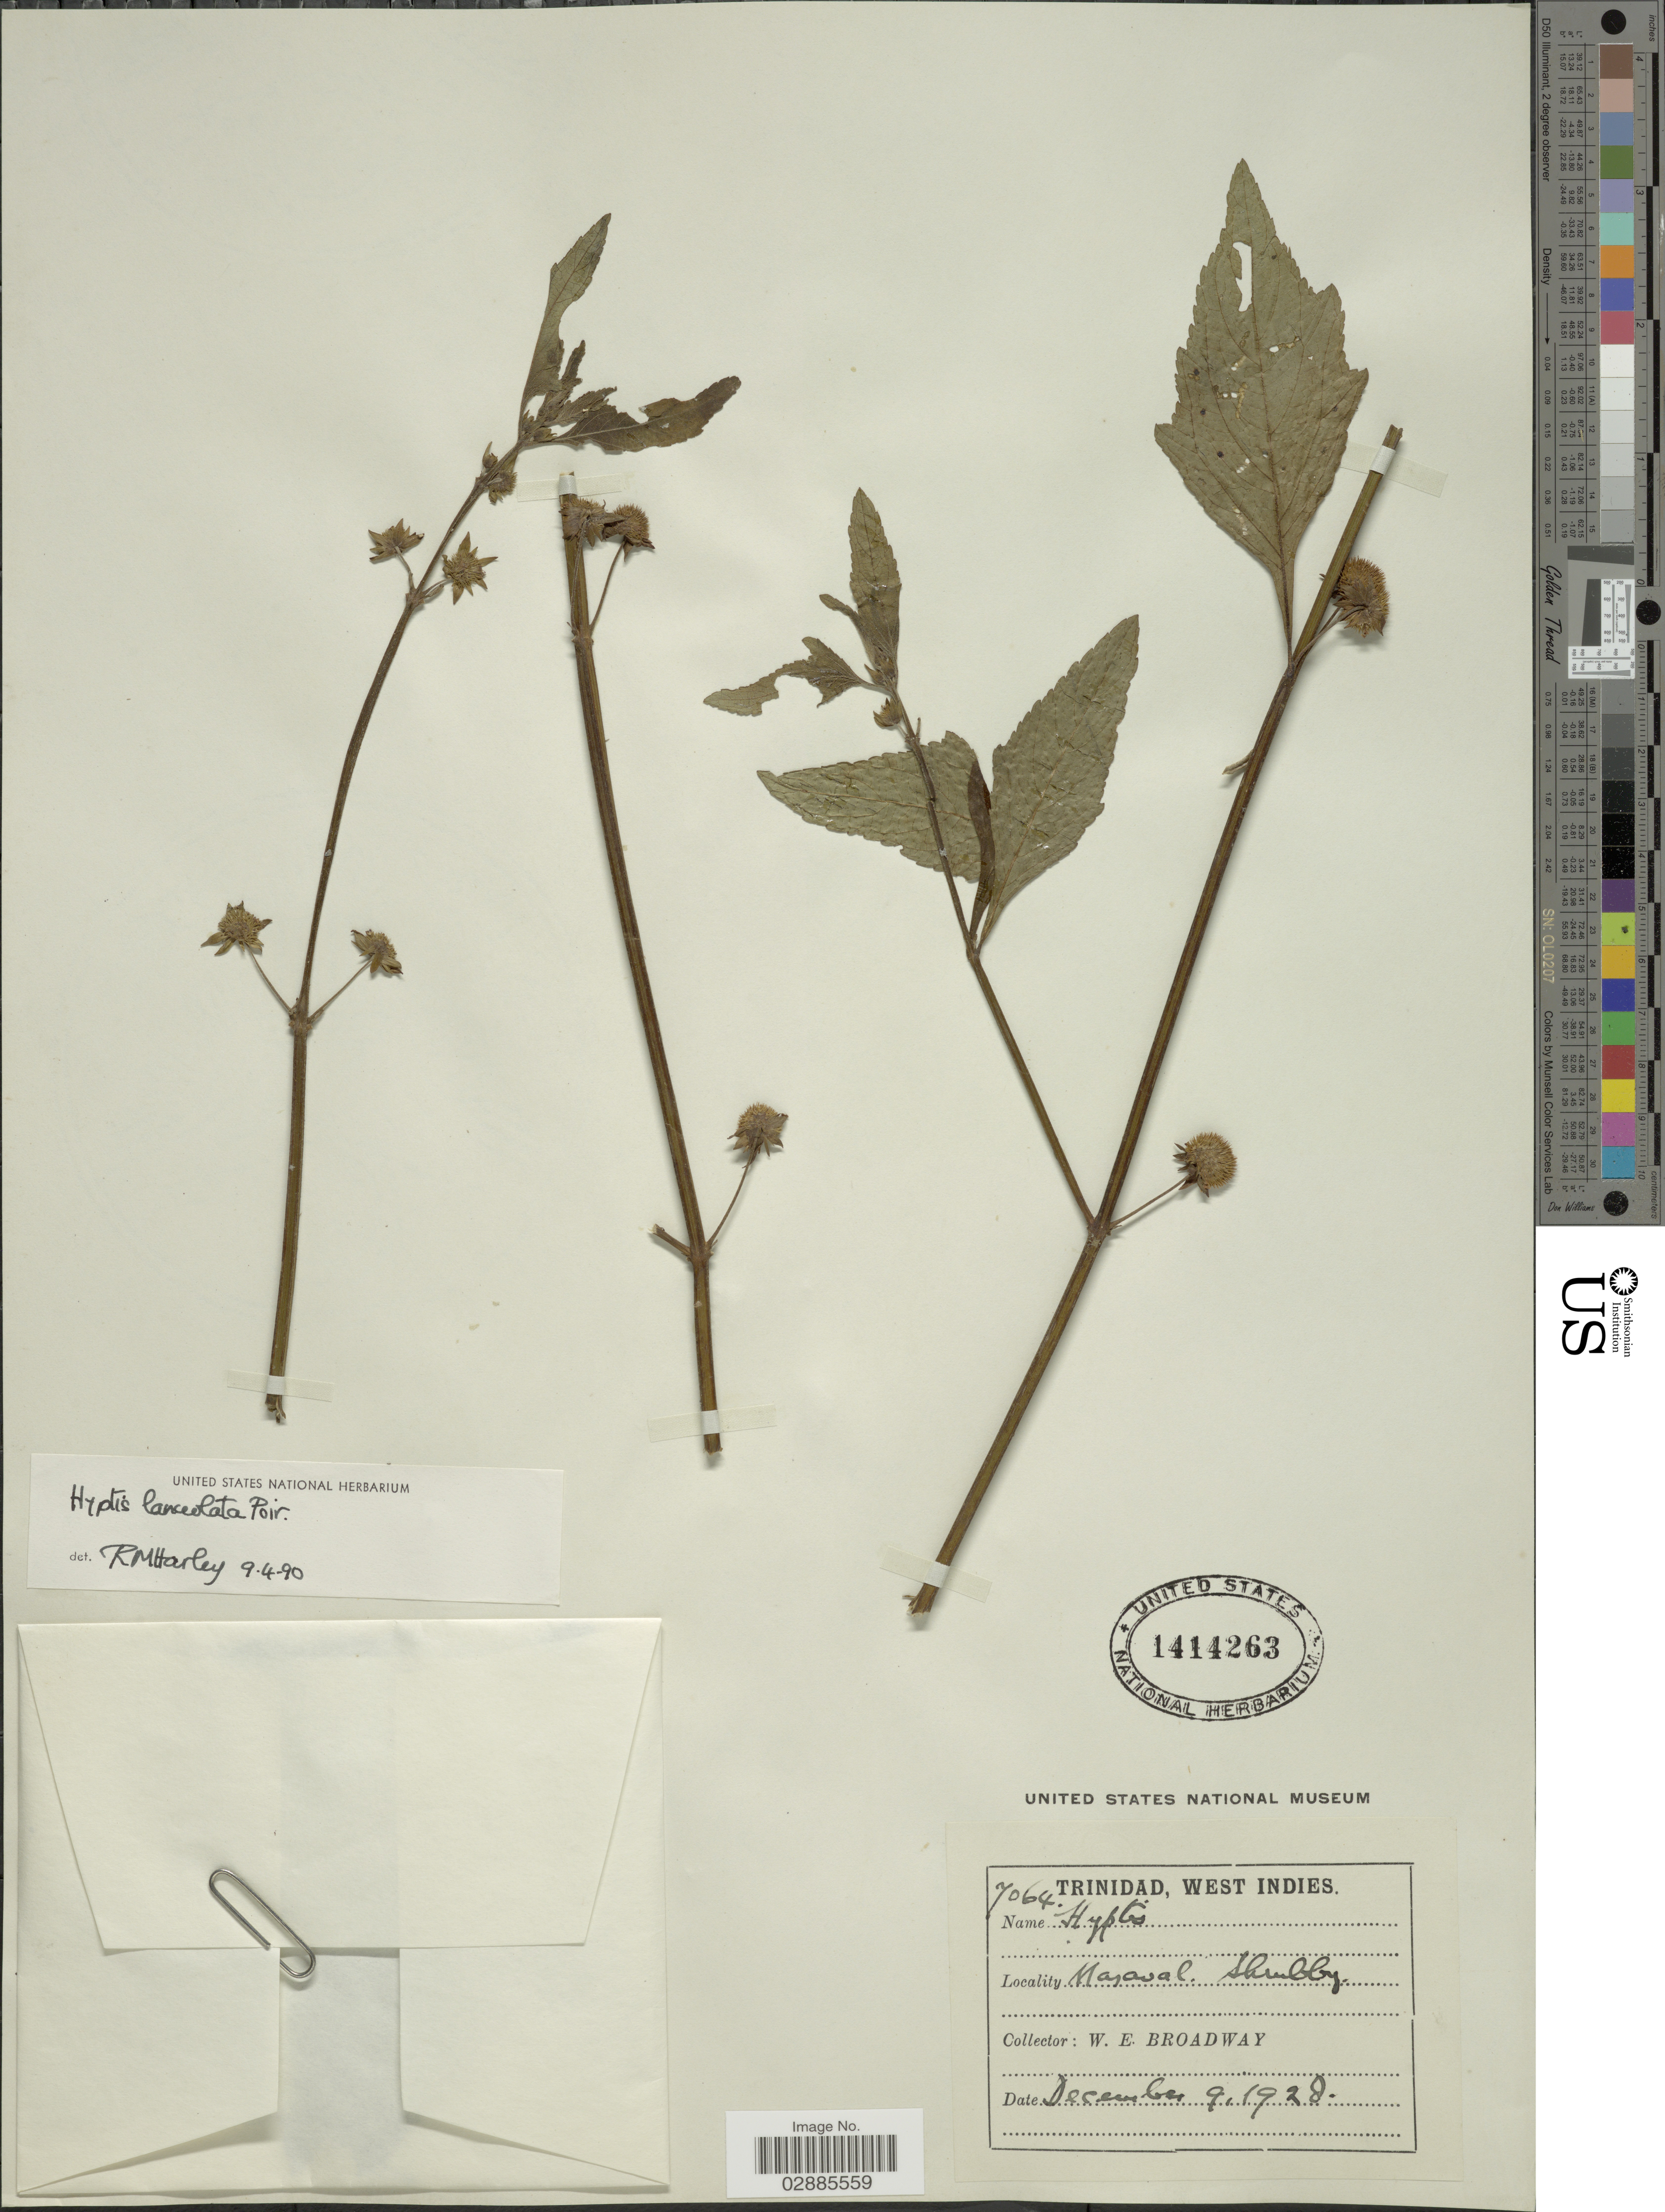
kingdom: Plantae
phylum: Tracheophyta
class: Magnoliopsida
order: Lamiales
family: Lamiaceae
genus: Hyptis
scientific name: Hyptis lanceolata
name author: Poir.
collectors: W. E. Broadway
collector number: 7064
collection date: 1928-12-09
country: Trinidad and Tobago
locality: Trinidad, West Indies. Maraval.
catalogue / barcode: US 1414263